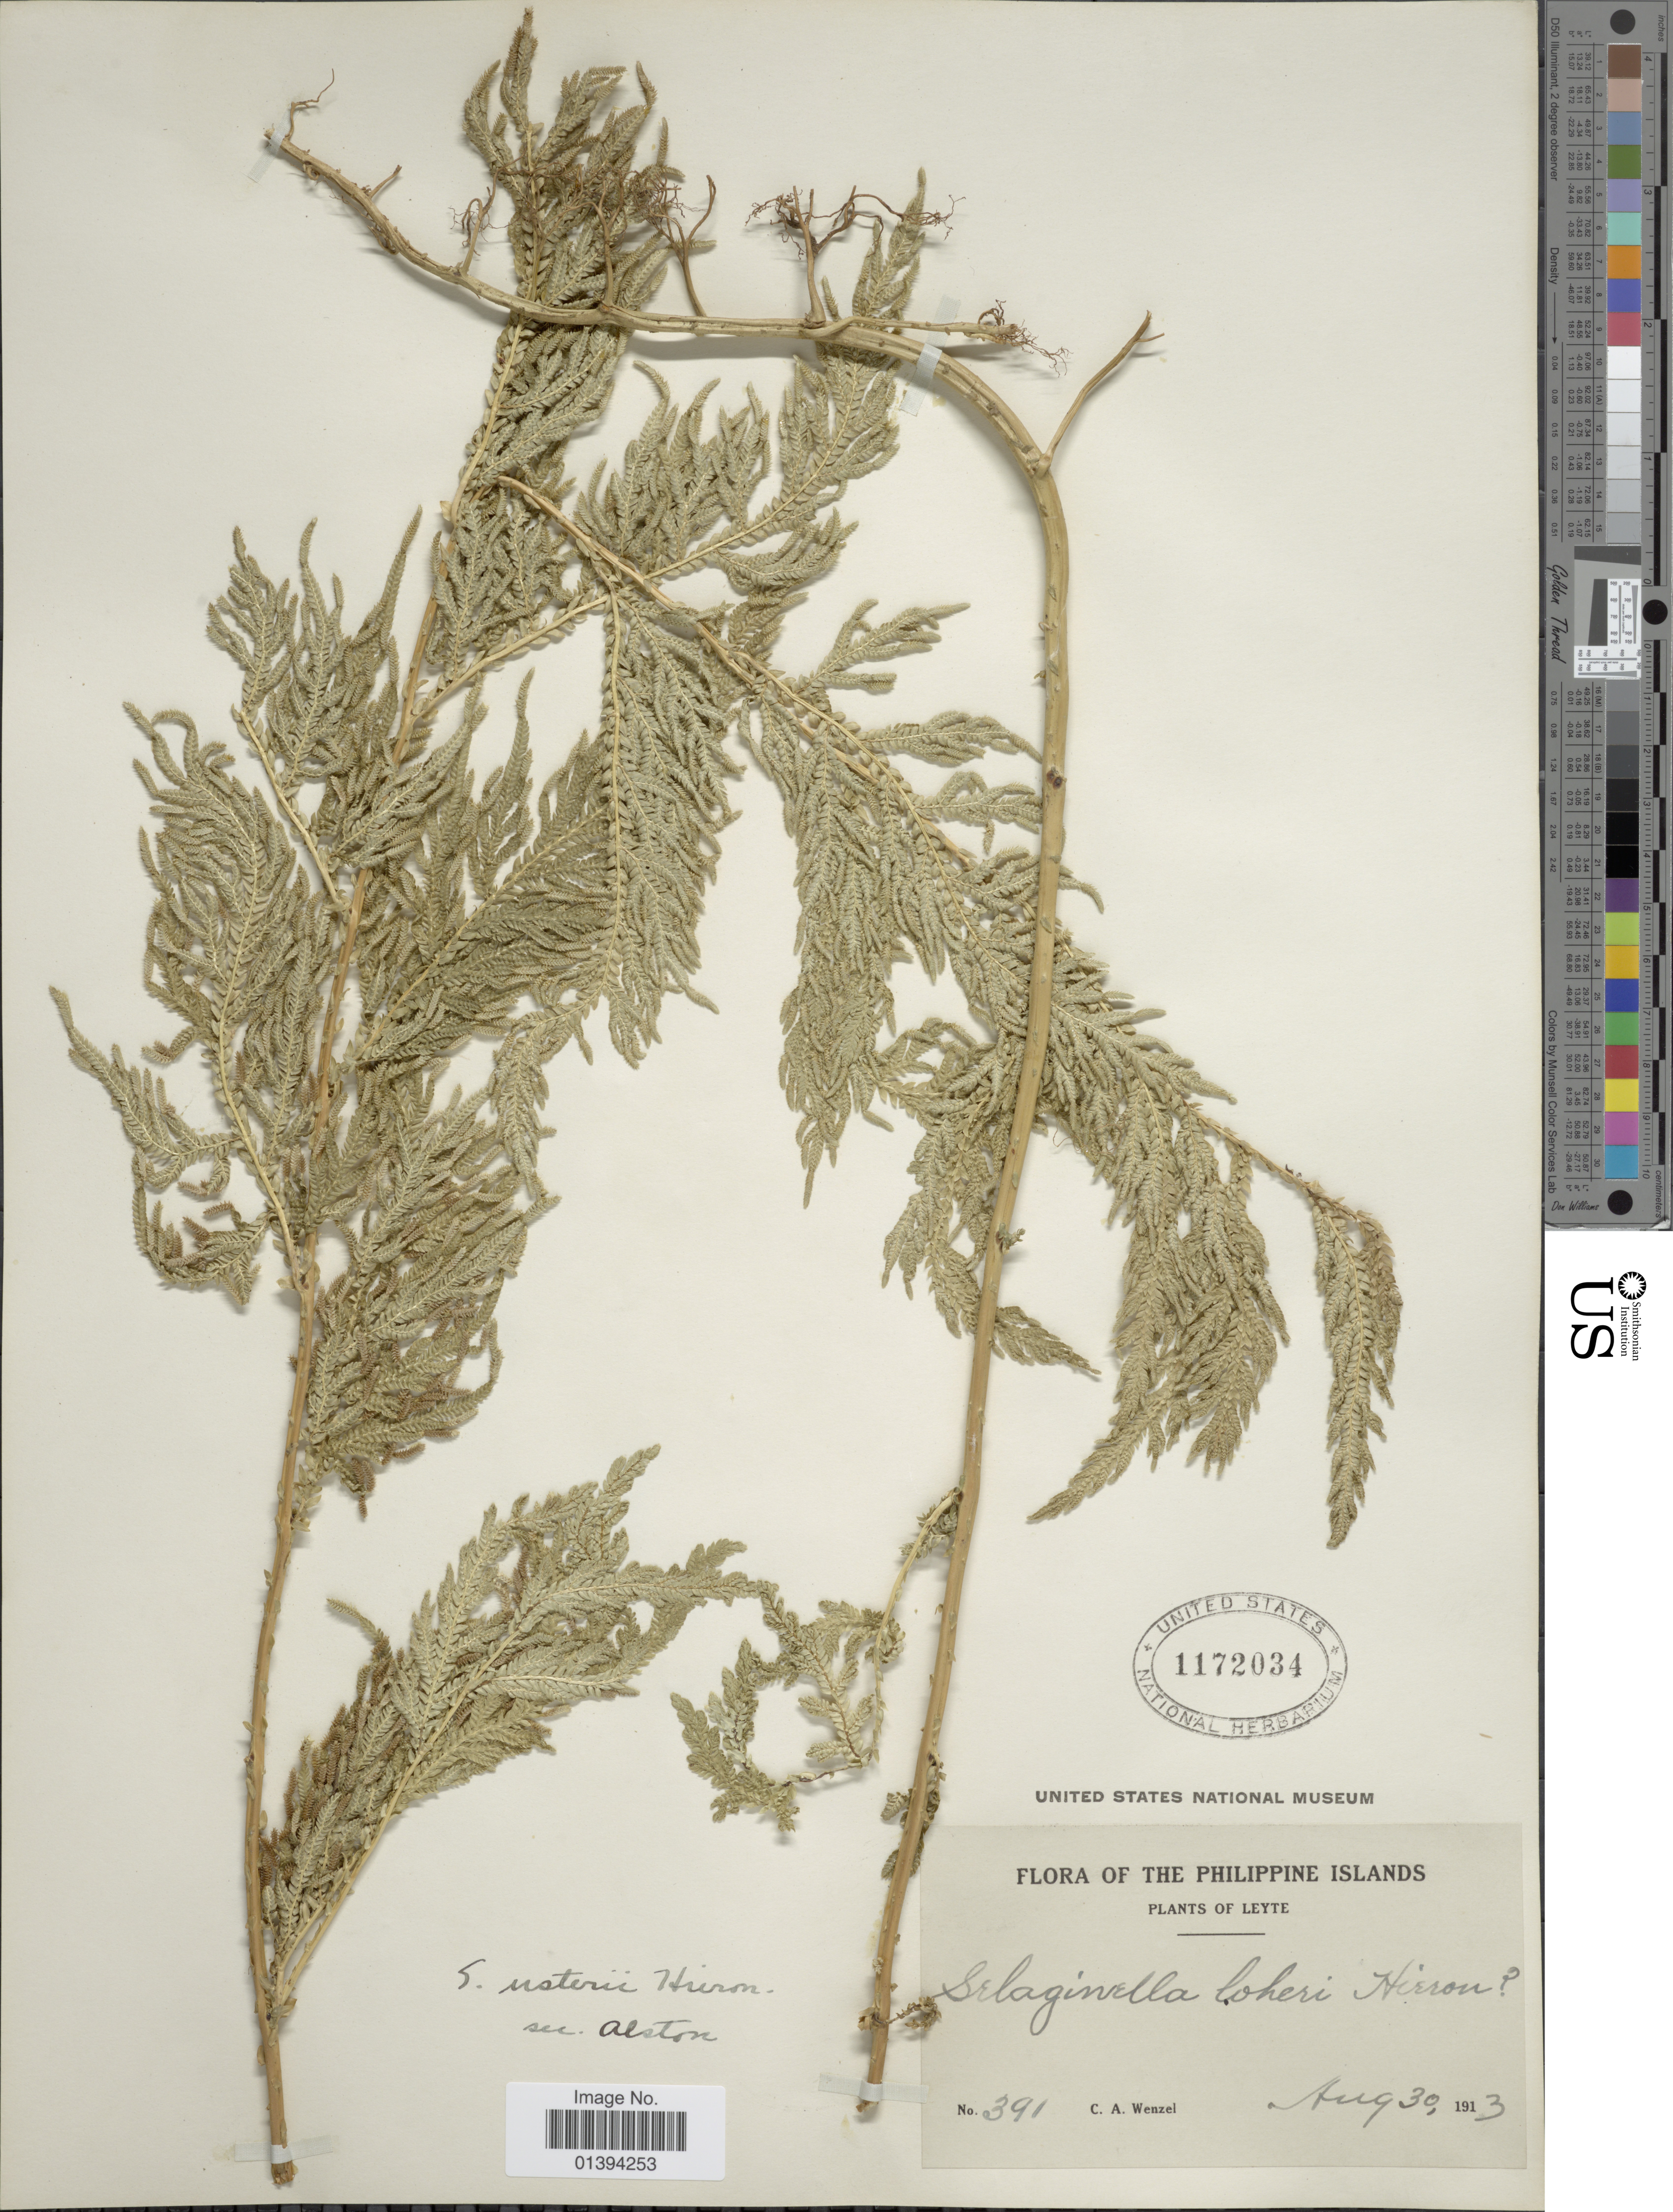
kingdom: Plantae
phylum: Tracheophyta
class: Lycopodiopsida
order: Selaginellales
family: Selaginellaceae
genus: Selaginella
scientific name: Selaginella usterii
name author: Hieron.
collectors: C. Wenzel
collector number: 391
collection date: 1913-08-30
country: Philippines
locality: Leyte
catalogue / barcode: US 1172034